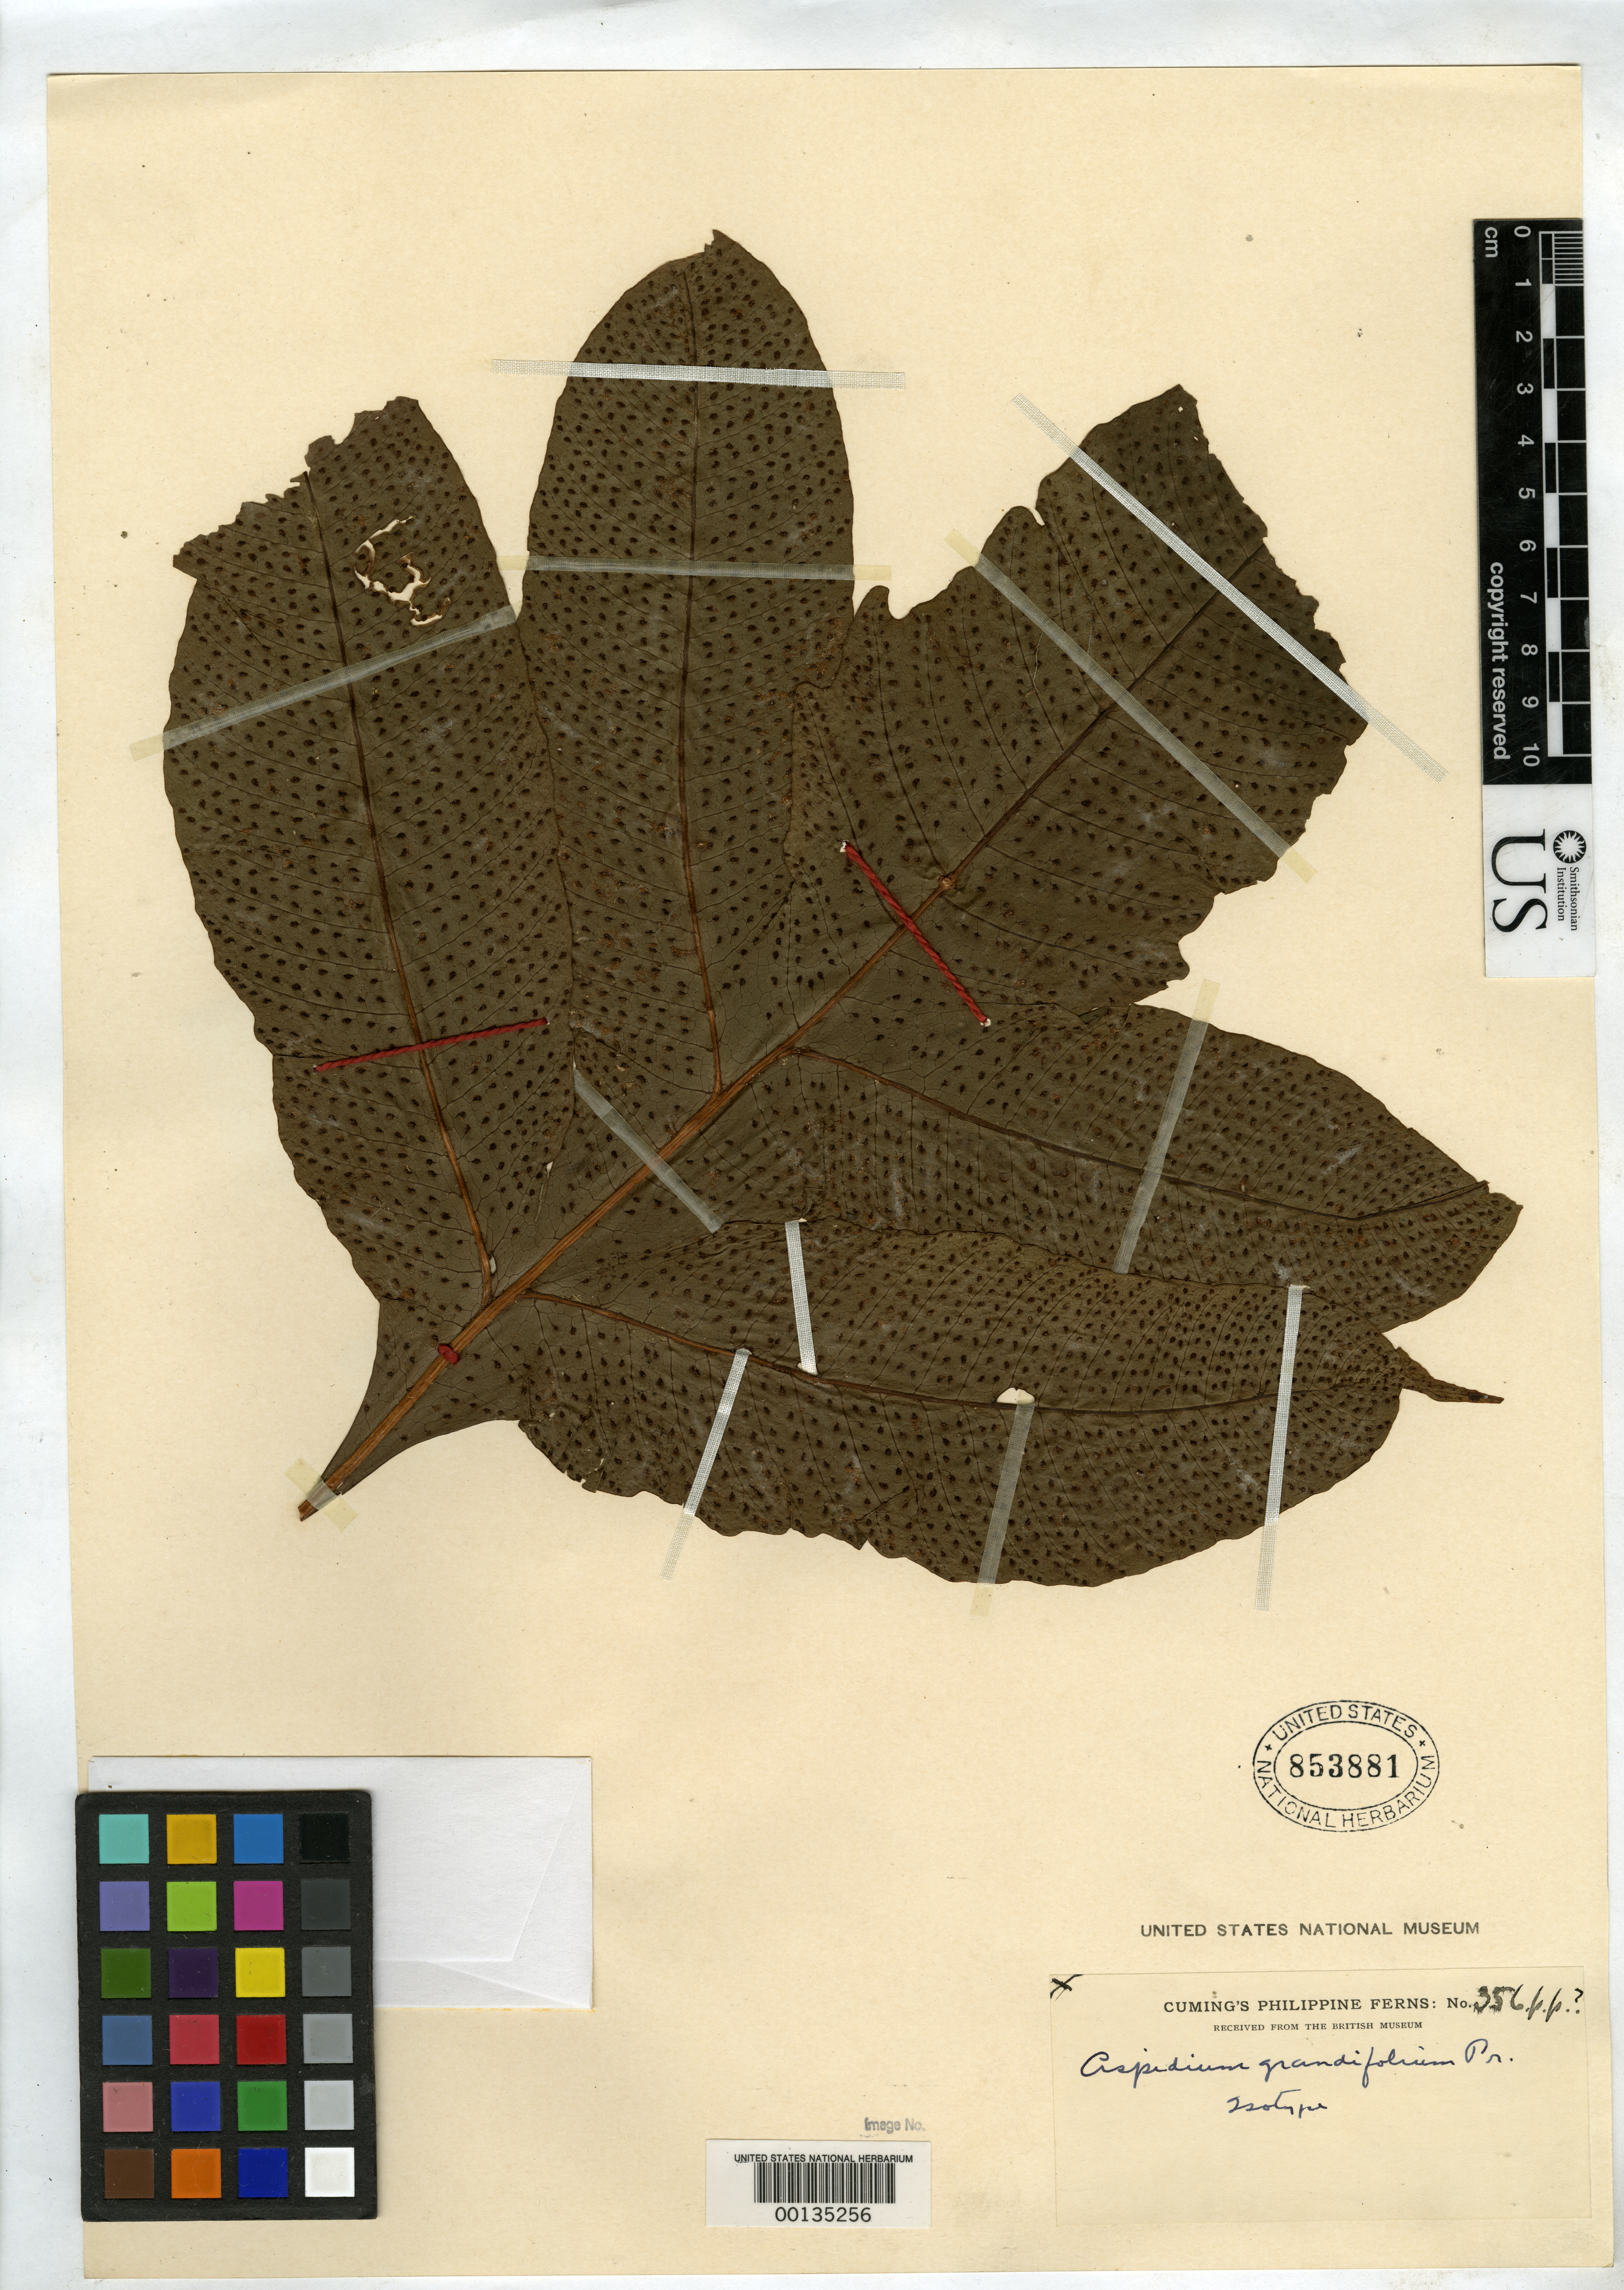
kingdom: Plantae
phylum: Tracheophyta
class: Polypodiopsida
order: Polypodiales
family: Tectariaceae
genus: Aspidium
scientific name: Aspidium grandifolium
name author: C. Presl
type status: Type Collection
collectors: H. Cuming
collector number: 356 P.p.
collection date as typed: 1841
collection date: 1841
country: Philippines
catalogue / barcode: US 853881